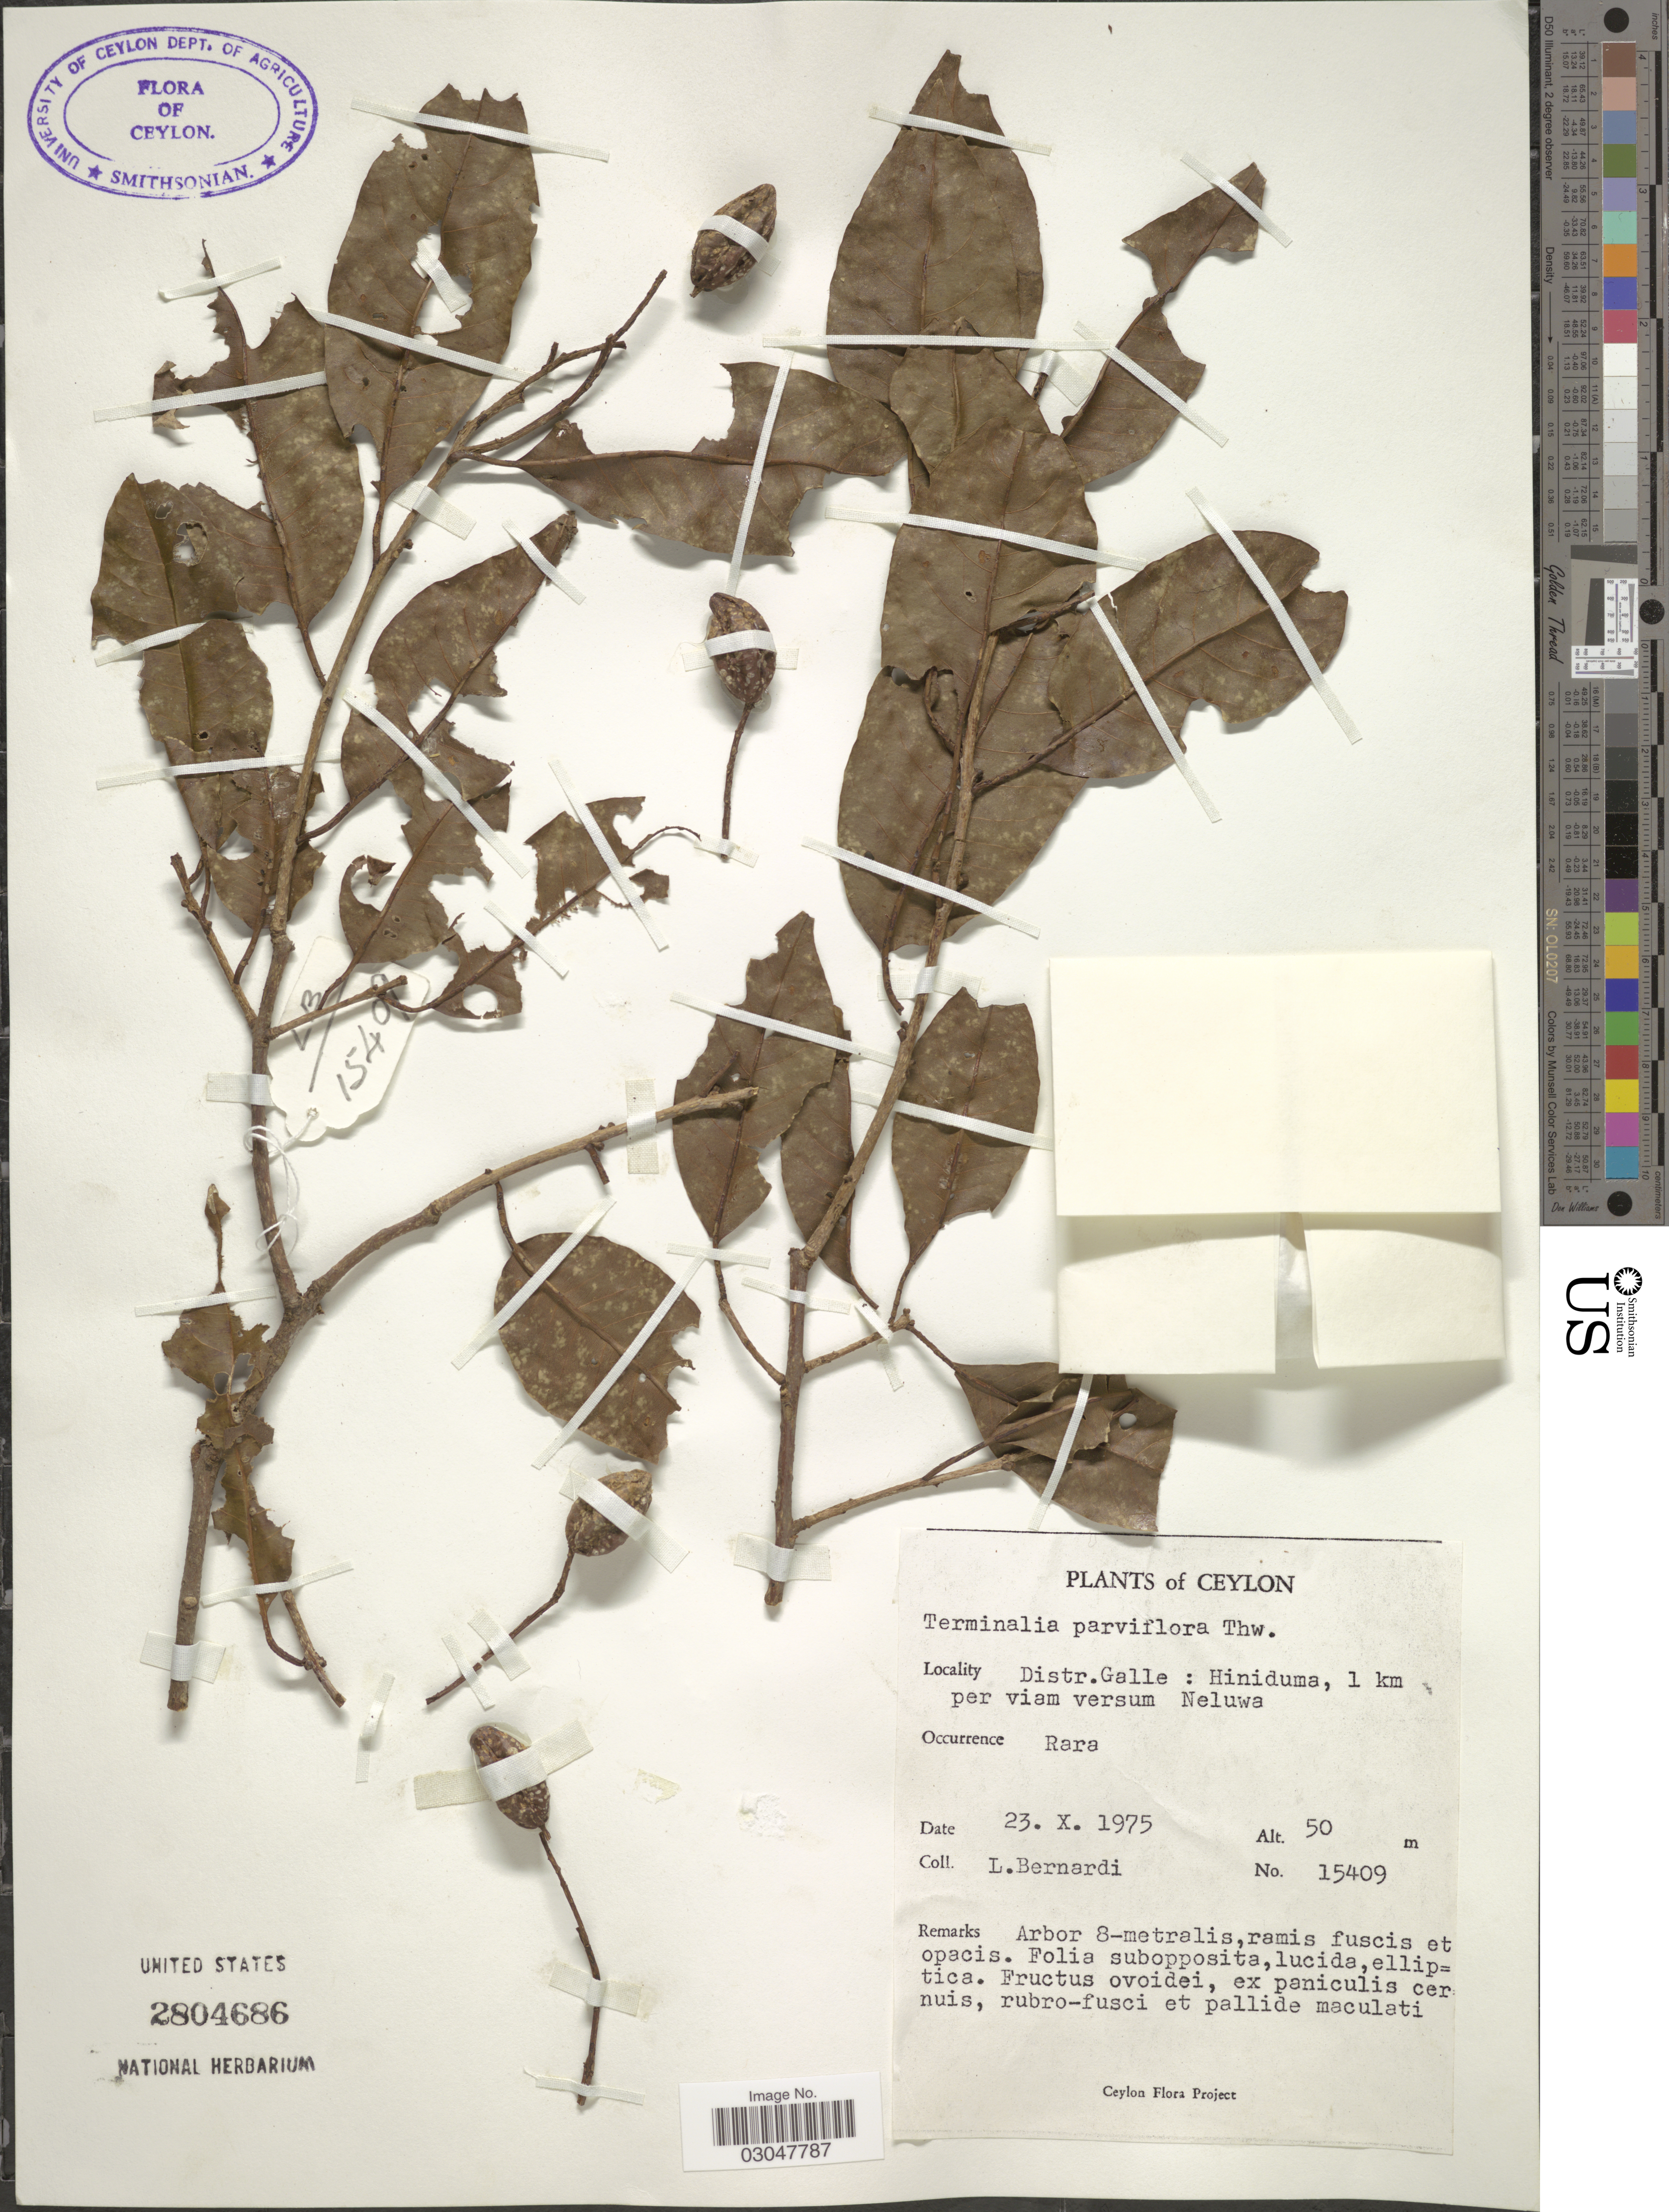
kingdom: Plantae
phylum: Tracheophyta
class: Magnoliopsida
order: Myrtales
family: Combretaceae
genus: Terminalia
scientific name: Terminalia parviflora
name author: Thwaites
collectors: L. Bernardi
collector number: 15409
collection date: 1975-10-23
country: Sri Lanka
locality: Ceylon. Distr. Galle: Hiniduma, 1 km per viam versum Neluwa.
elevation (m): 50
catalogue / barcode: US 2804686